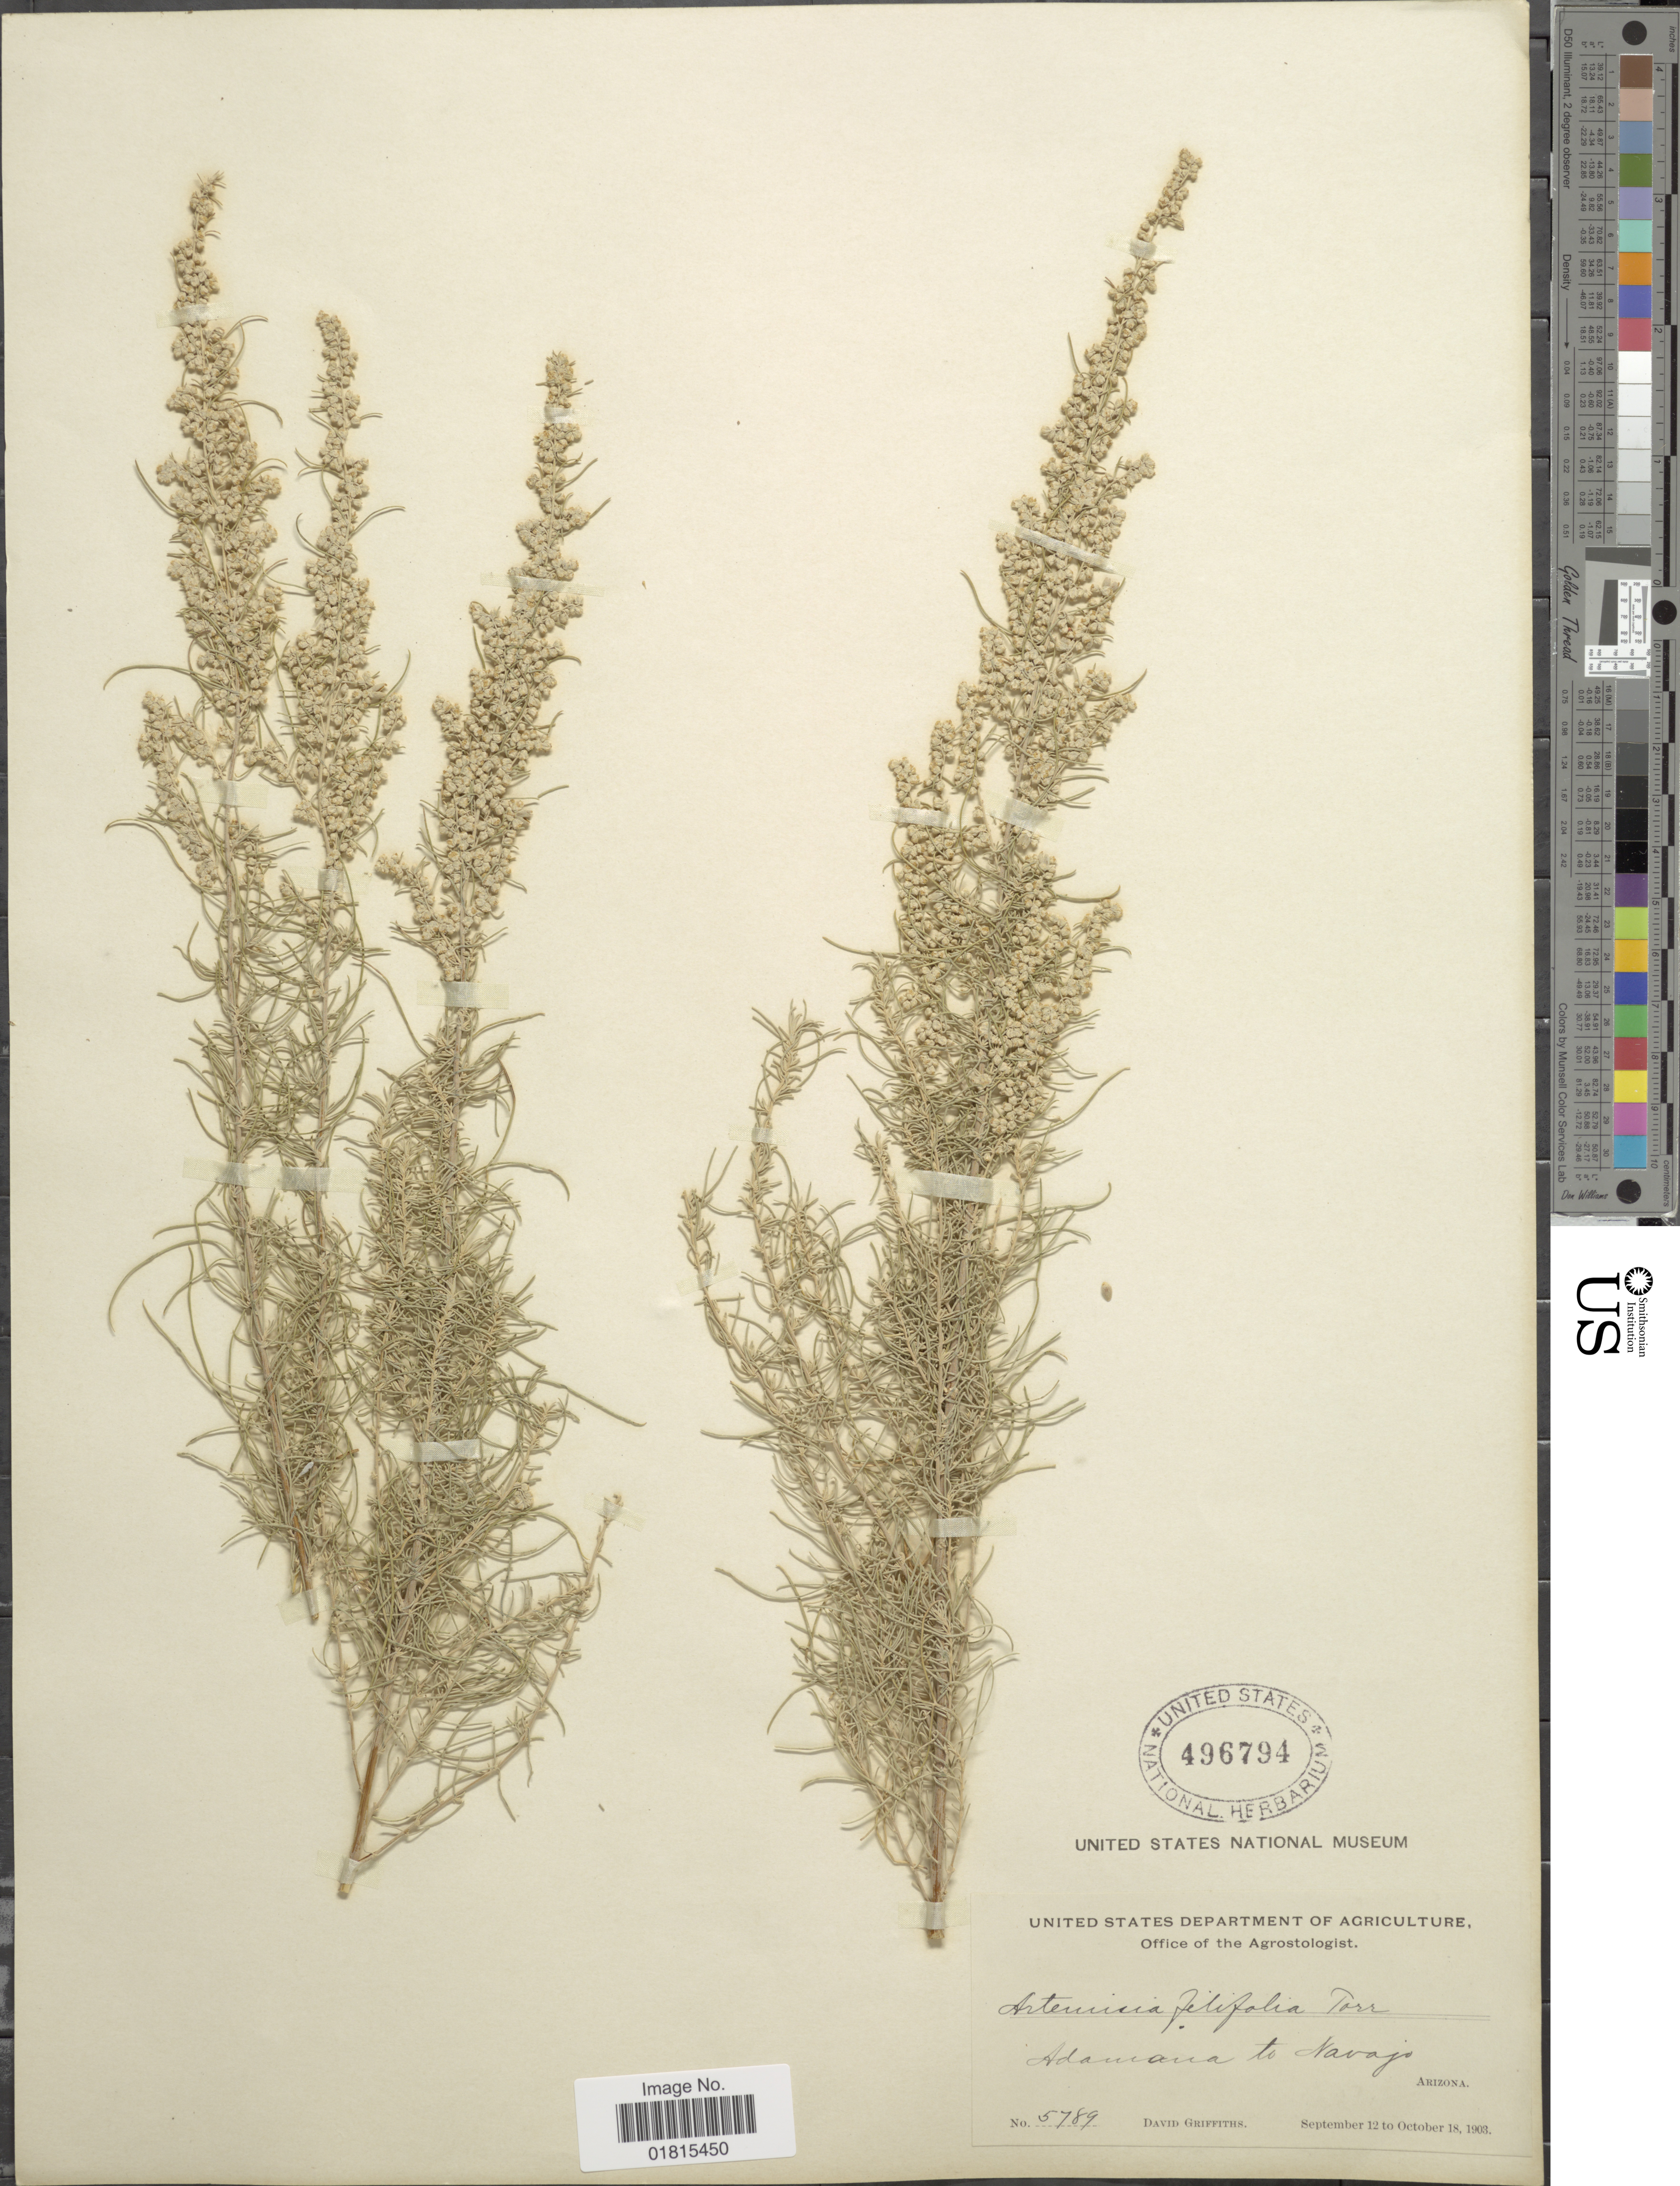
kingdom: Plantae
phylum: Tracheophyta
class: Magnoliopsida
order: Asterales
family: Asteraceae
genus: Artemisia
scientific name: Artemisia filifolia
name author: Torr.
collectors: D. Griffiths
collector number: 5789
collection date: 1903-09-12/1903-10-18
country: United States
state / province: Arizona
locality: Adamana to Navajo, Arizona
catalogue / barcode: US 496794